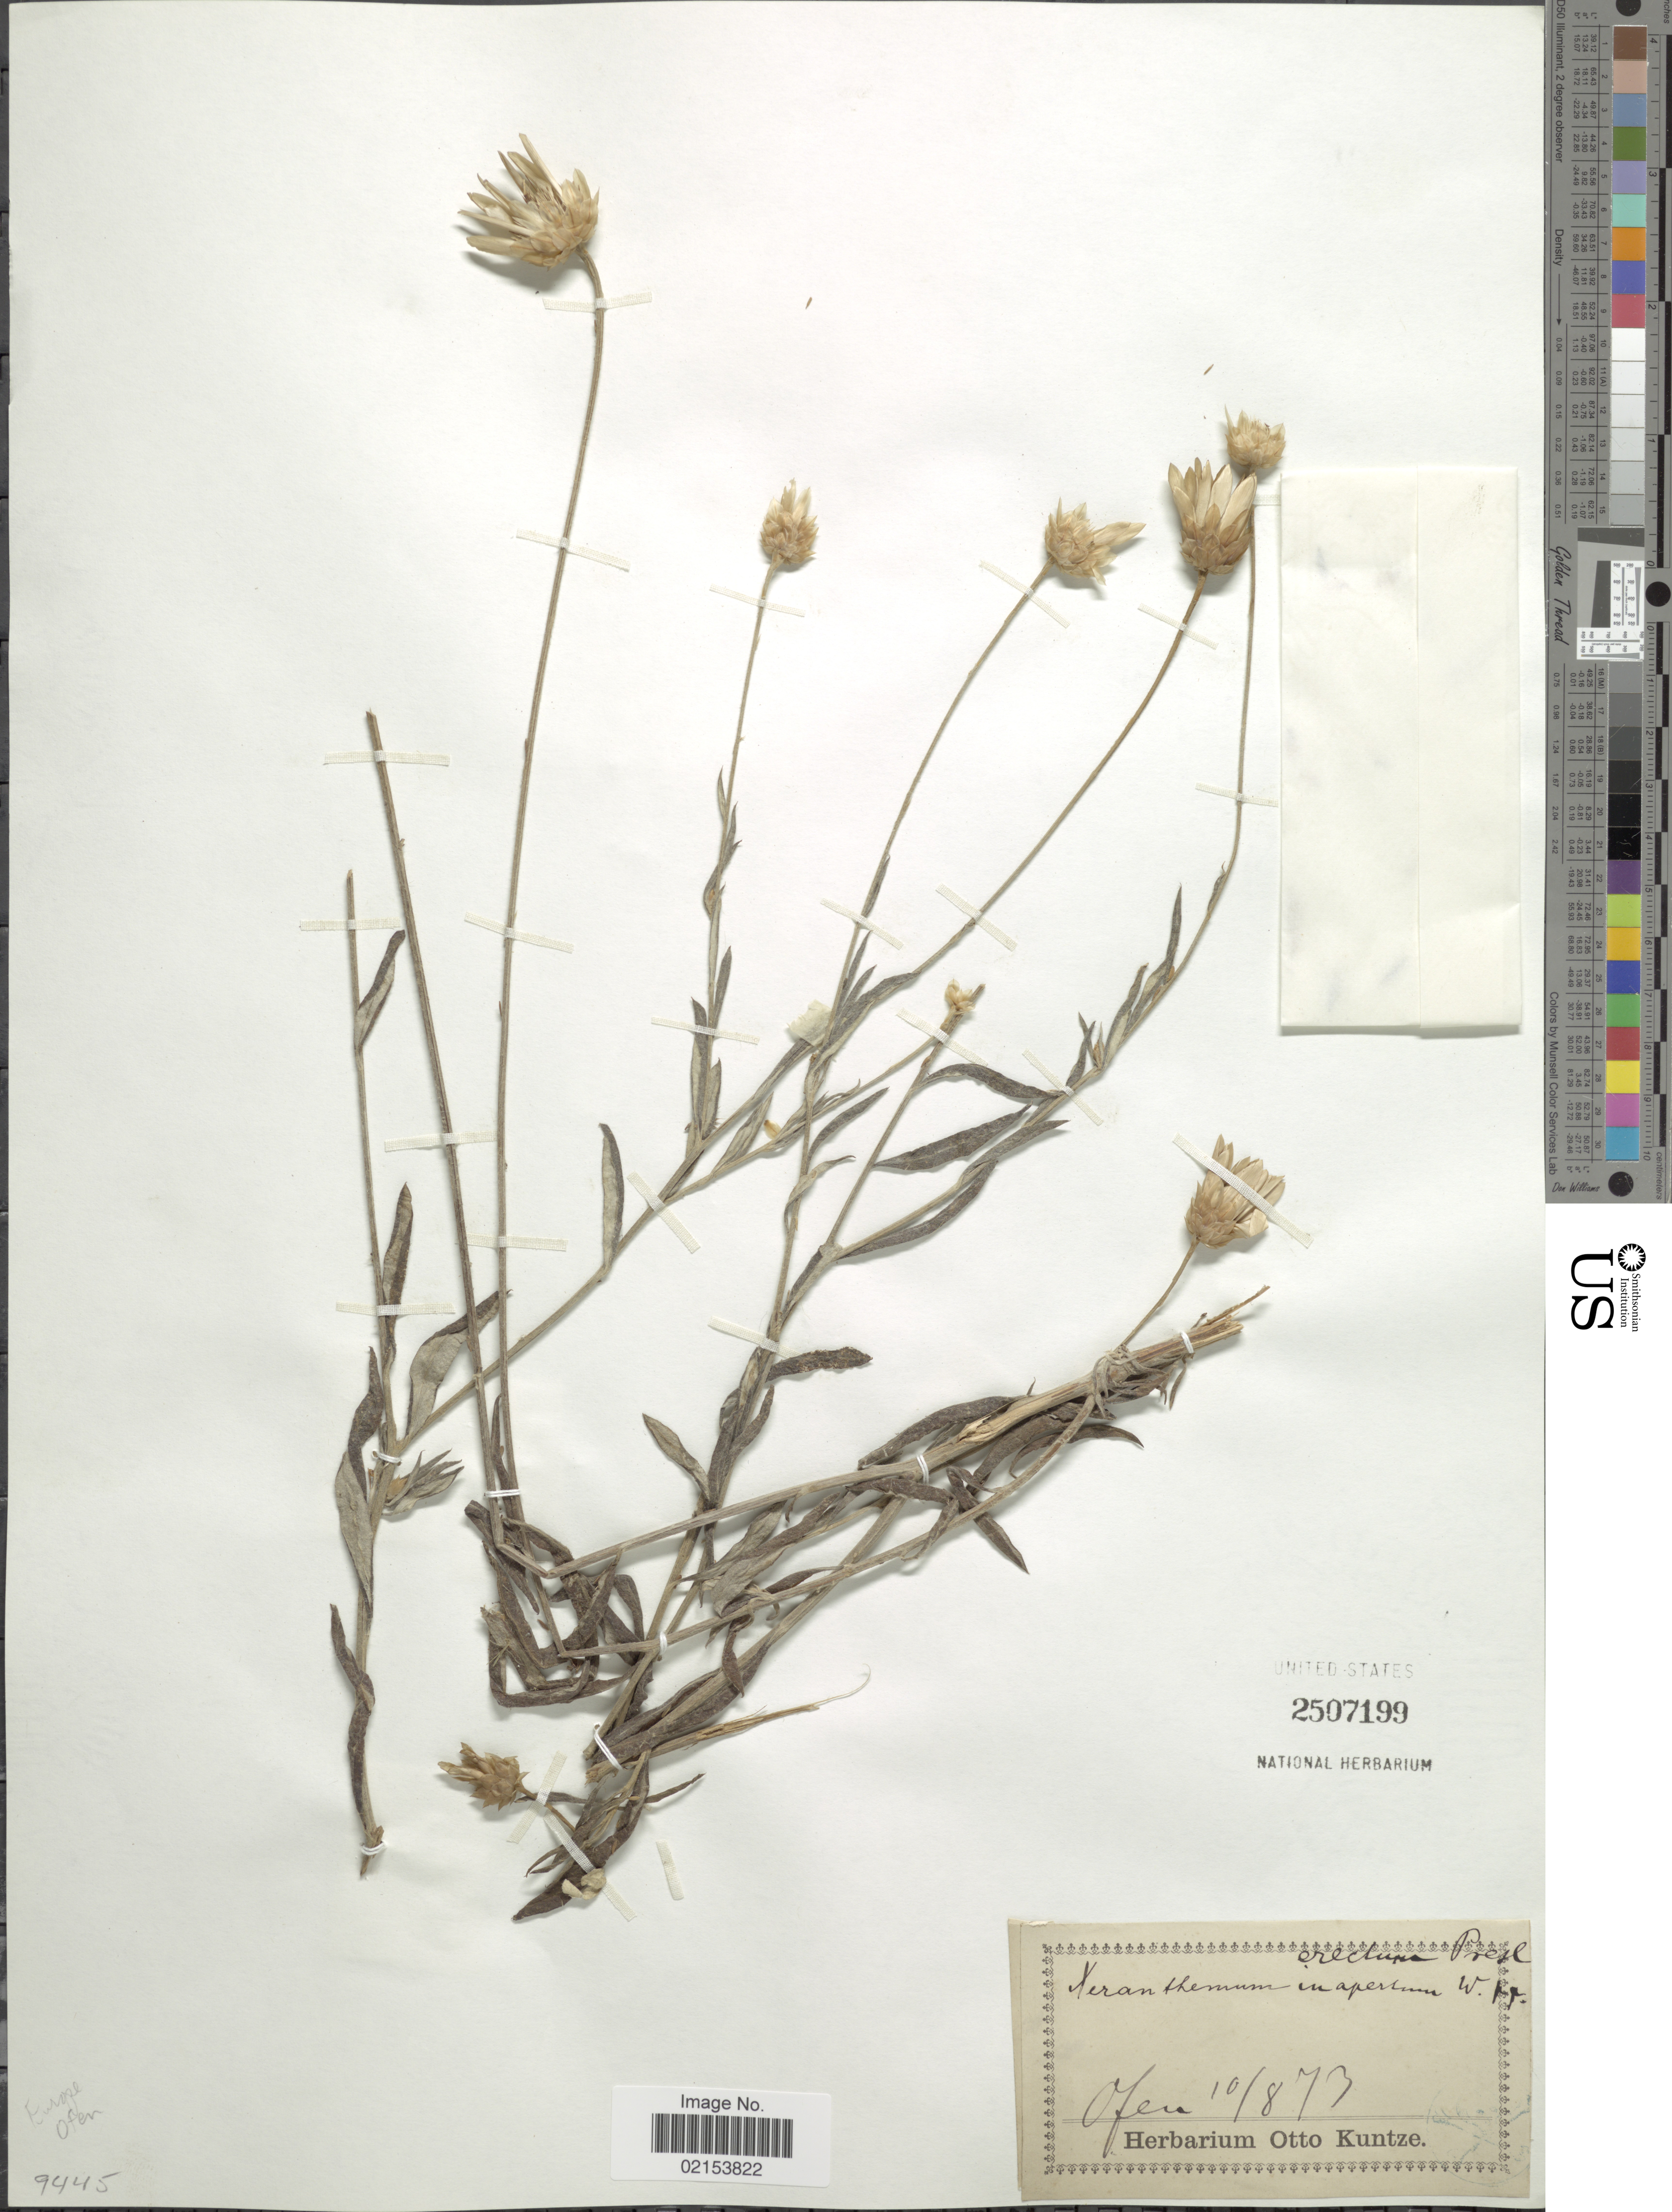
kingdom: Plantae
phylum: Tracheophyta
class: Magnoliopsida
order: Asterales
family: Asteraceae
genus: Xeranthemum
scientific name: Xeranthemum inapertum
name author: (L.) Mill.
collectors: ex herb. Otto Kuntze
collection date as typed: Transcribed d/m/y: 10/8/73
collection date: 1873-08-10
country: Hungary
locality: Ofen [Hungary?]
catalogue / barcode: US 2507199